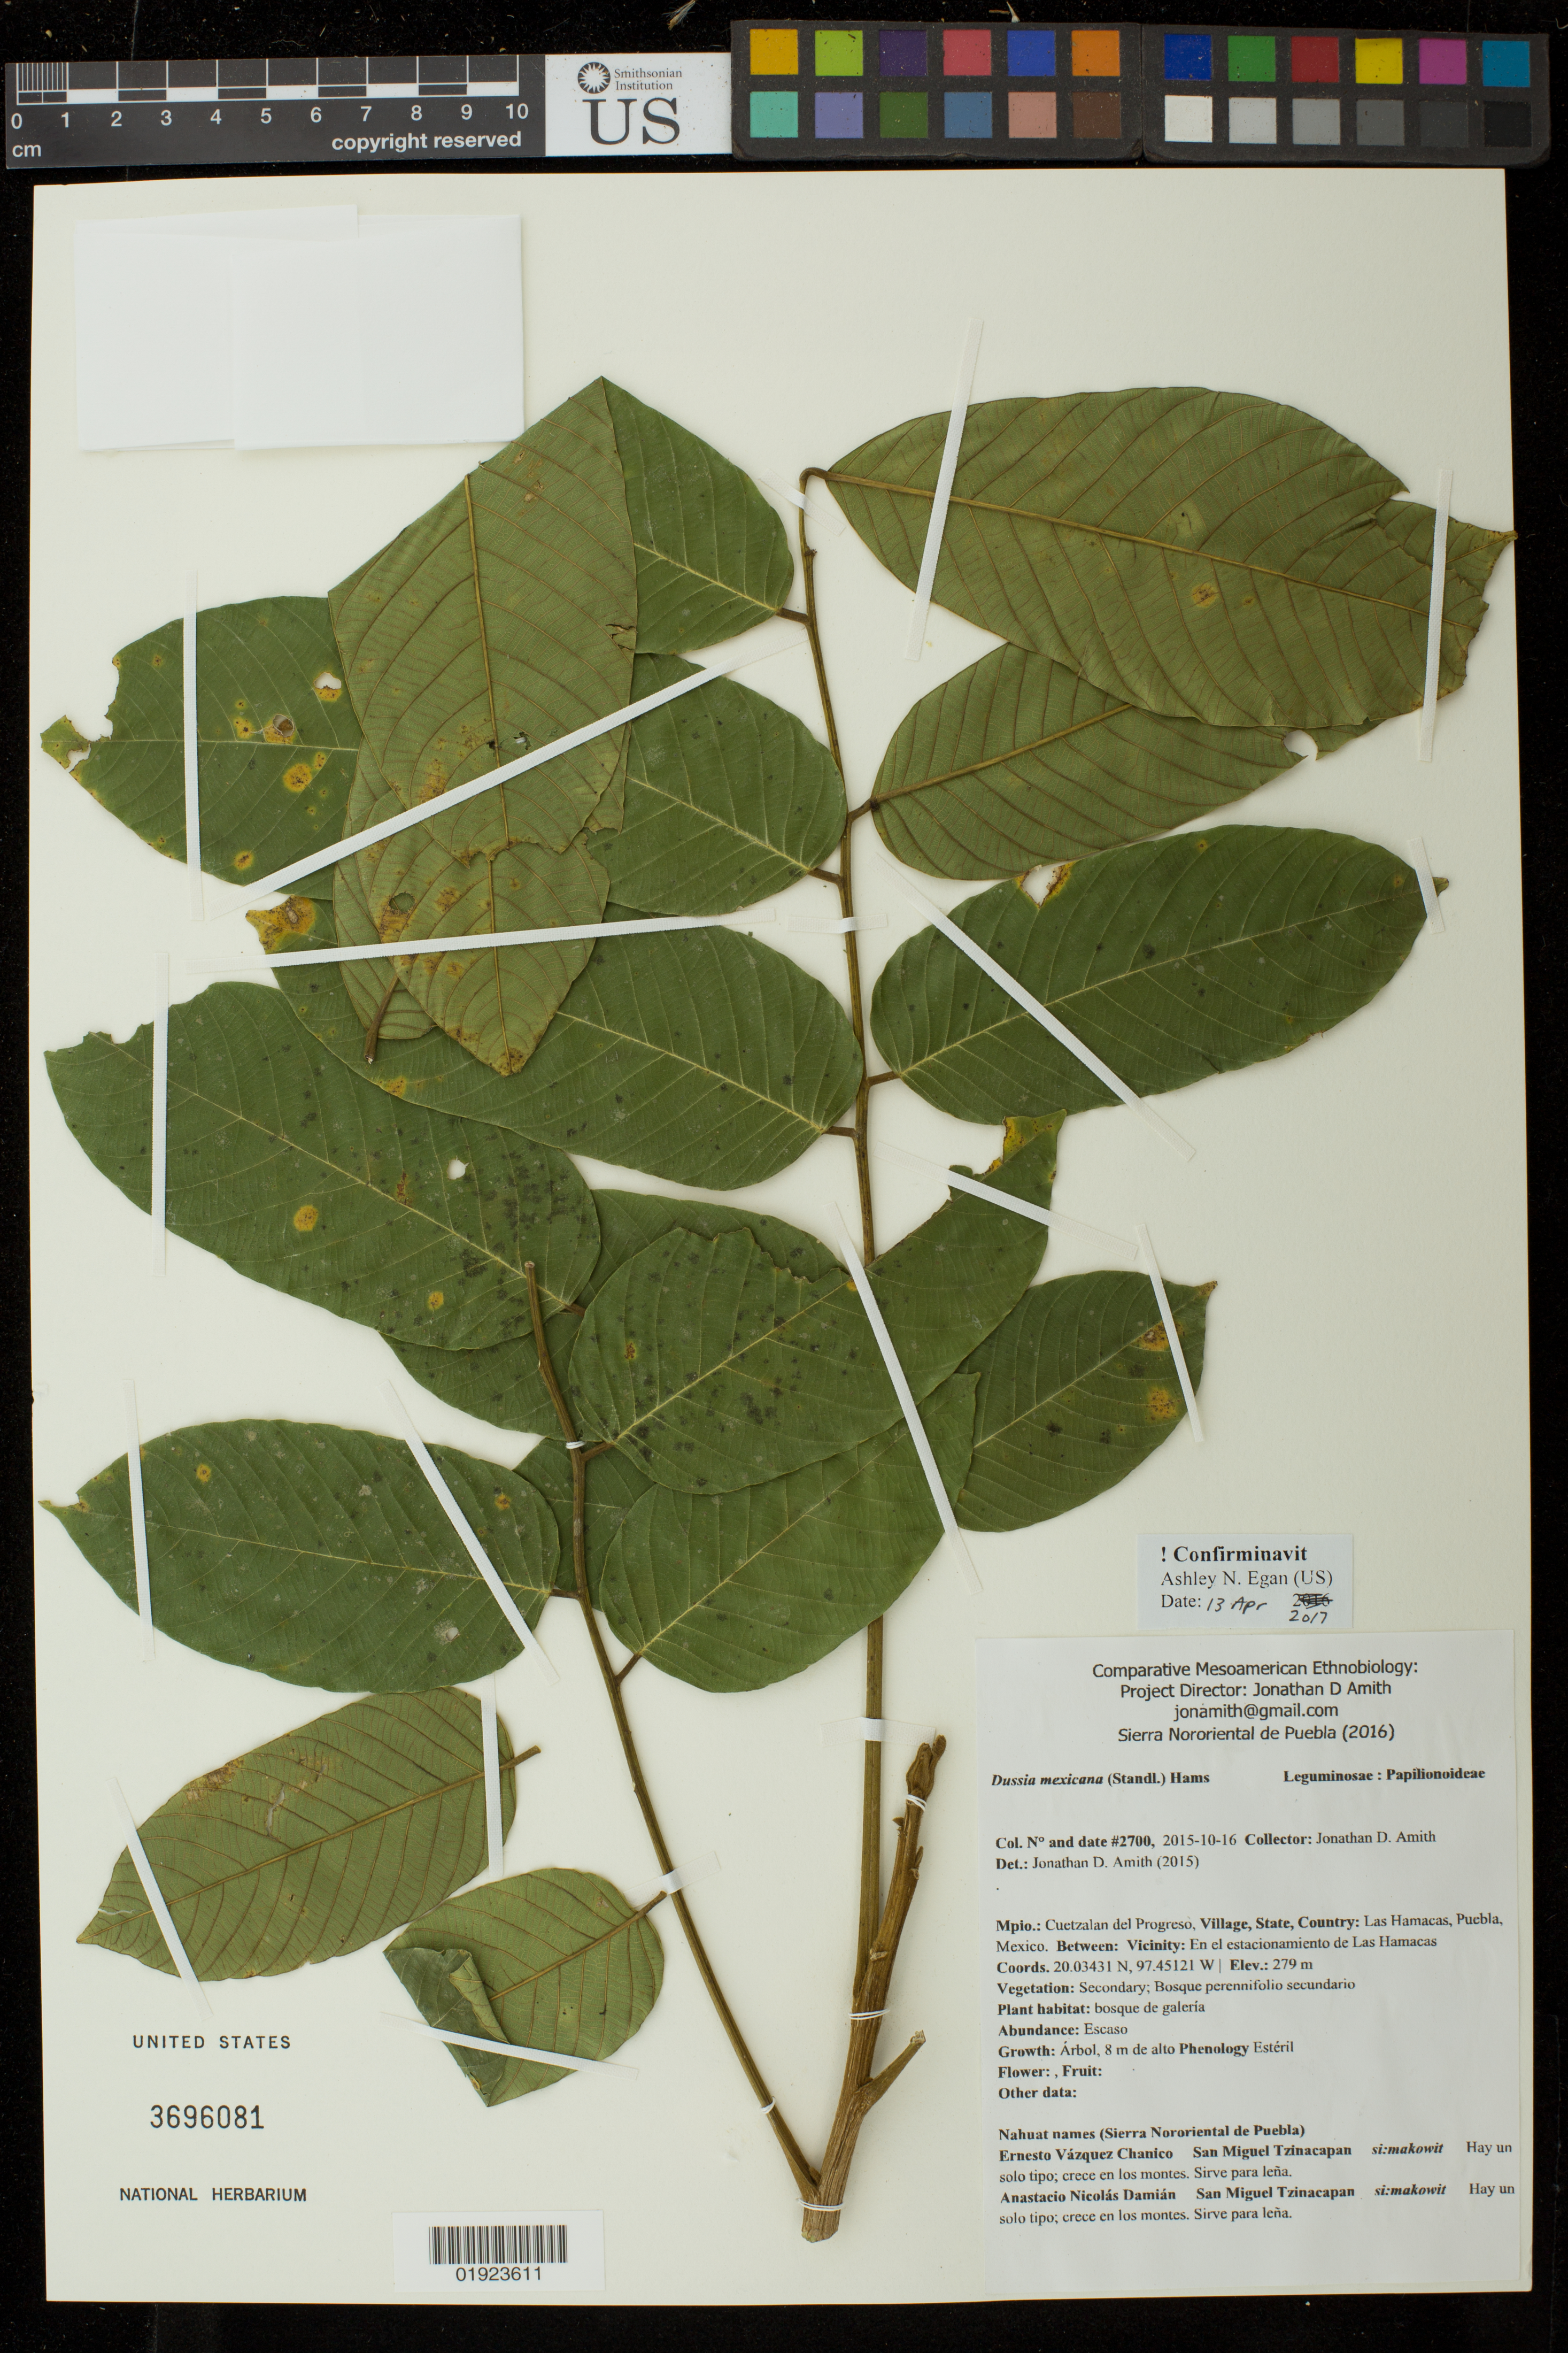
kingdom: Plantae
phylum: Tracheophyta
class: Magnoliopsida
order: Fabales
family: Fabaceae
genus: Dussia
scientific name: Dussia mexicana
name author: (Standl.) Harms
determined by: Egan, Ashley N., (US), Smithsonian Institution - National Museum of Natural History (UNITED STATES)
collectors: J. D. Amith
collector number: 2700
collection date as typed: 2015-10-16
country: Mexico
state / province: Puebla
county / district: Cuetzalan del Progreso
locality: Las Hamacas, Puebla, Mexico, En el estacionamiento de Las Hamacas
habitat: Secondary; bosque perennifolio secundario, bosque de galeria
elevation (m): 279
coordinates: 20.03431N, 97.45121W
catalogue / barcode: US 3696081